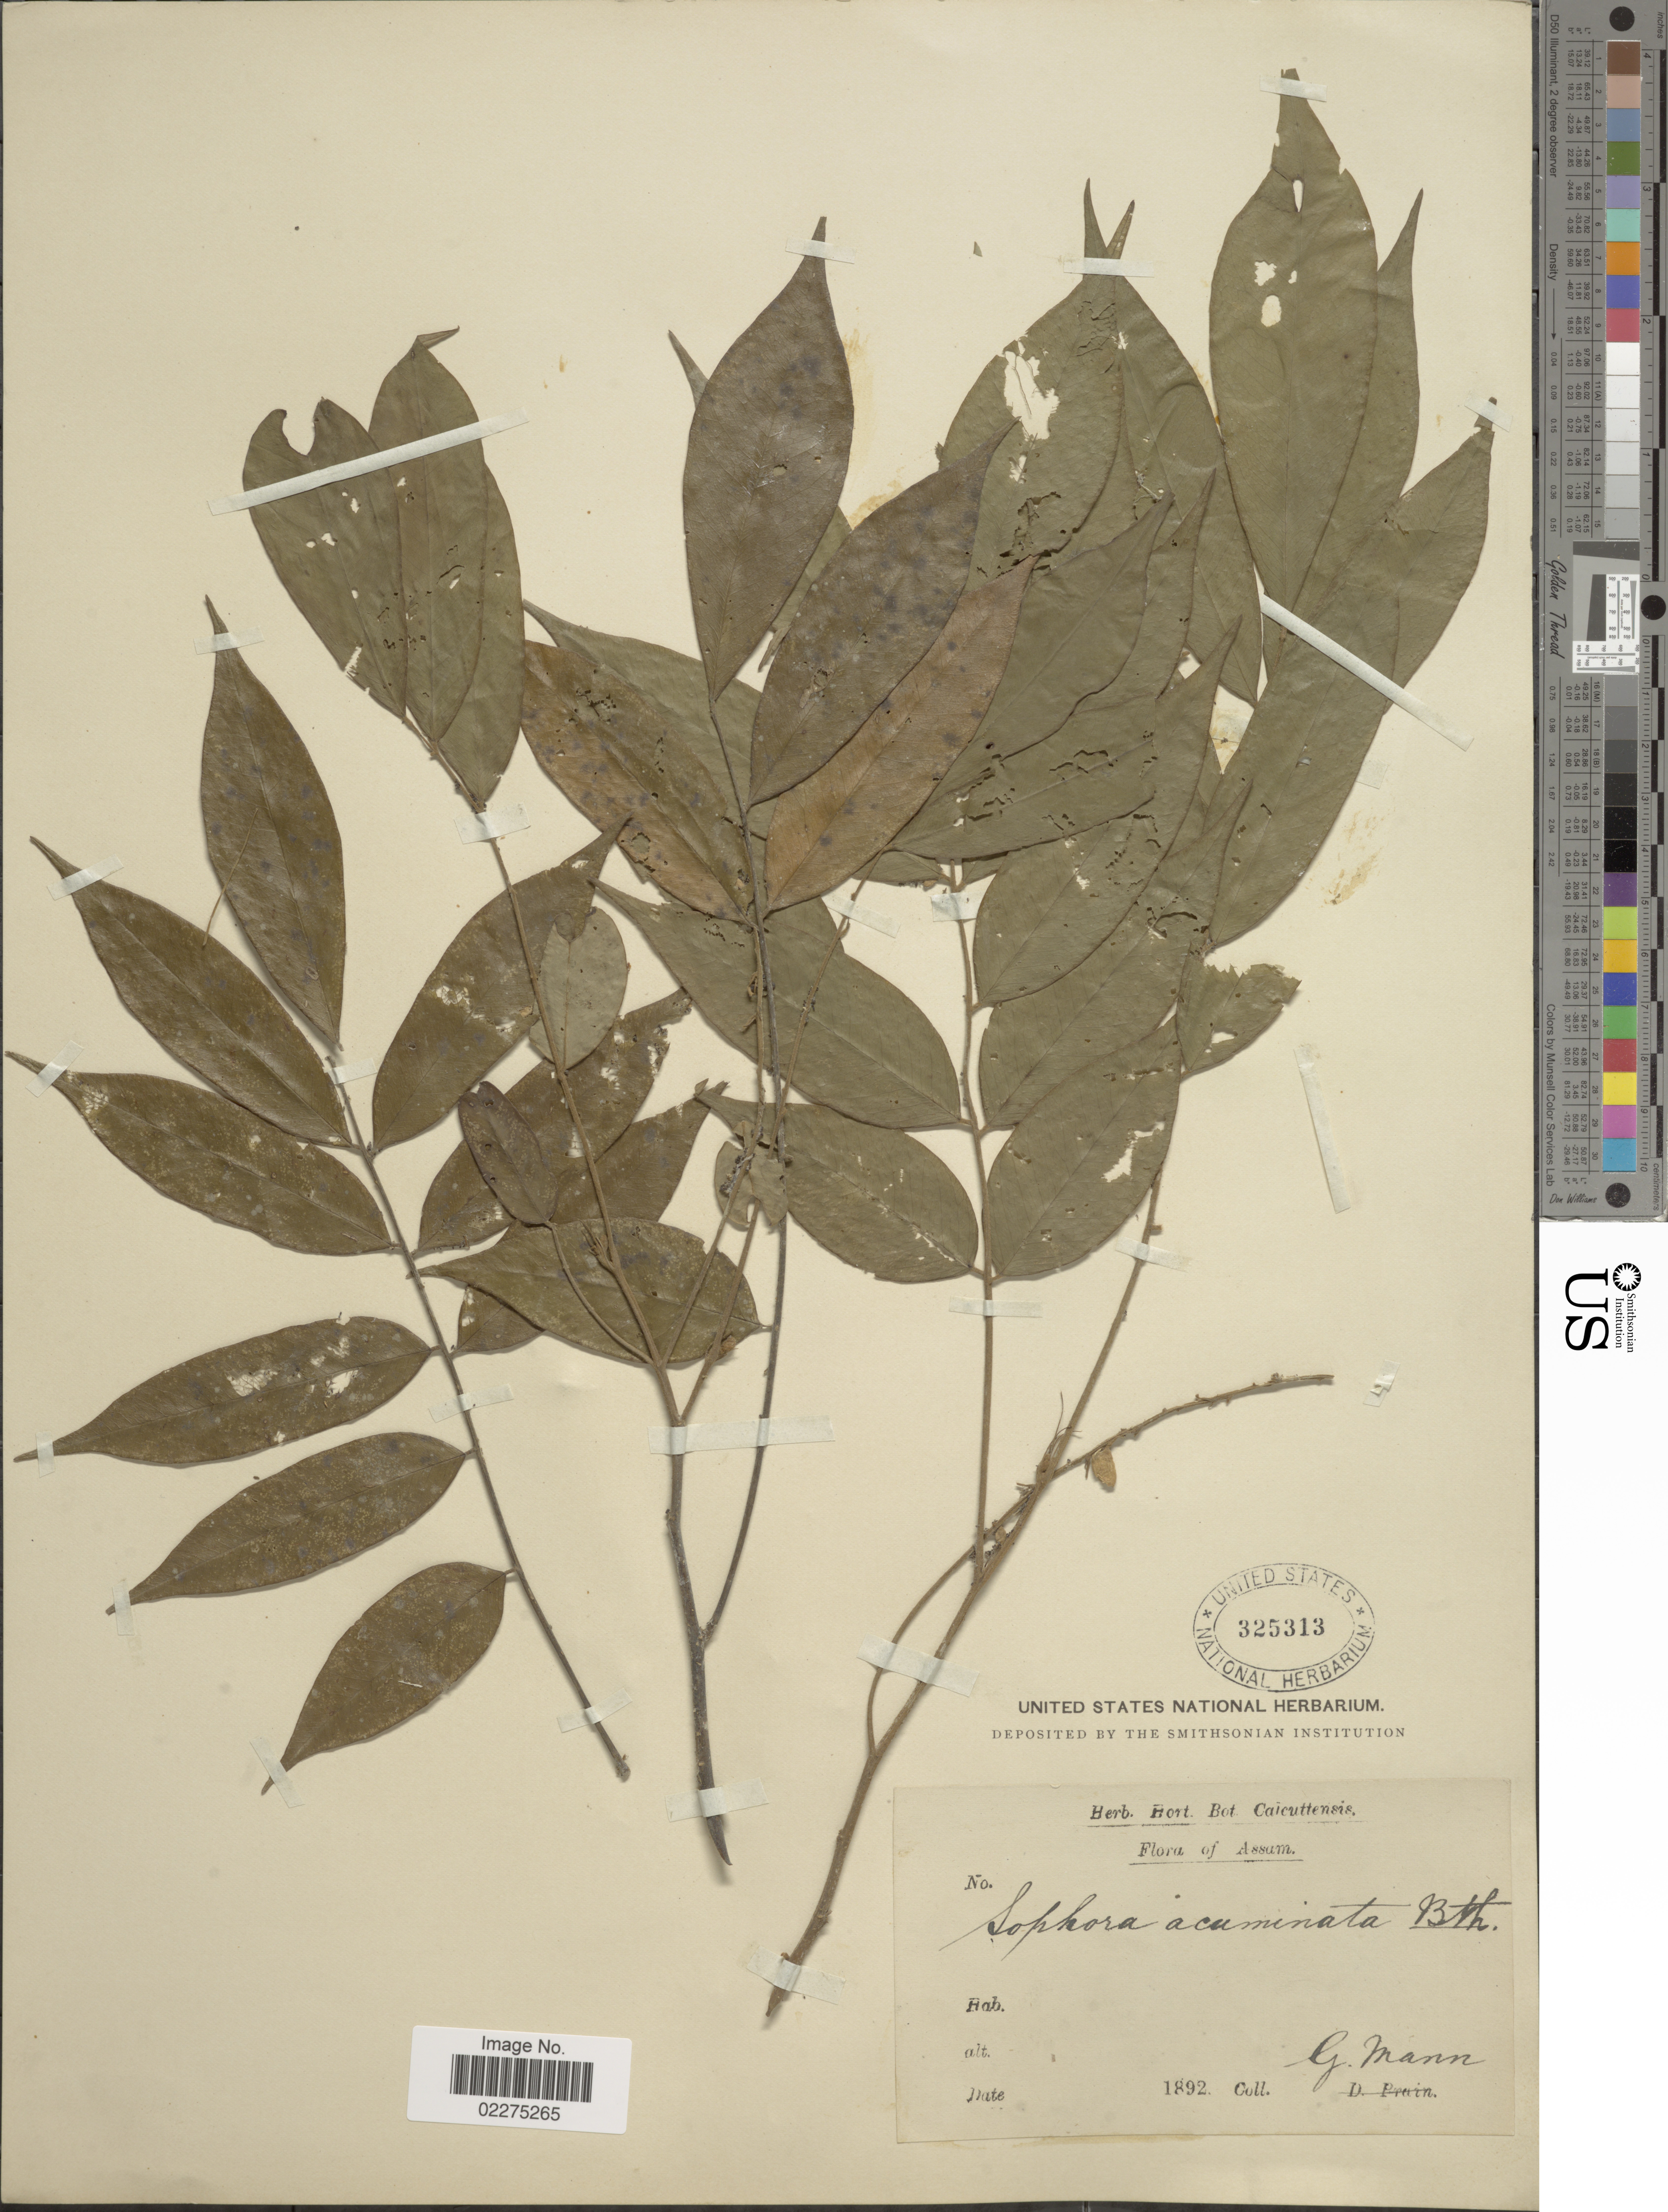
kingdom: Plantae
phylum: Tracheophyta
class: Magnoliopsida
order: Fabales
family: Fabaceae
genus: Sophora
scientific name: Sophora benthamii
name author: Steenis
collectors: G. Mann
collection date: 1892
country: India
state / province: Assam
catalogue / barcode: US 325313